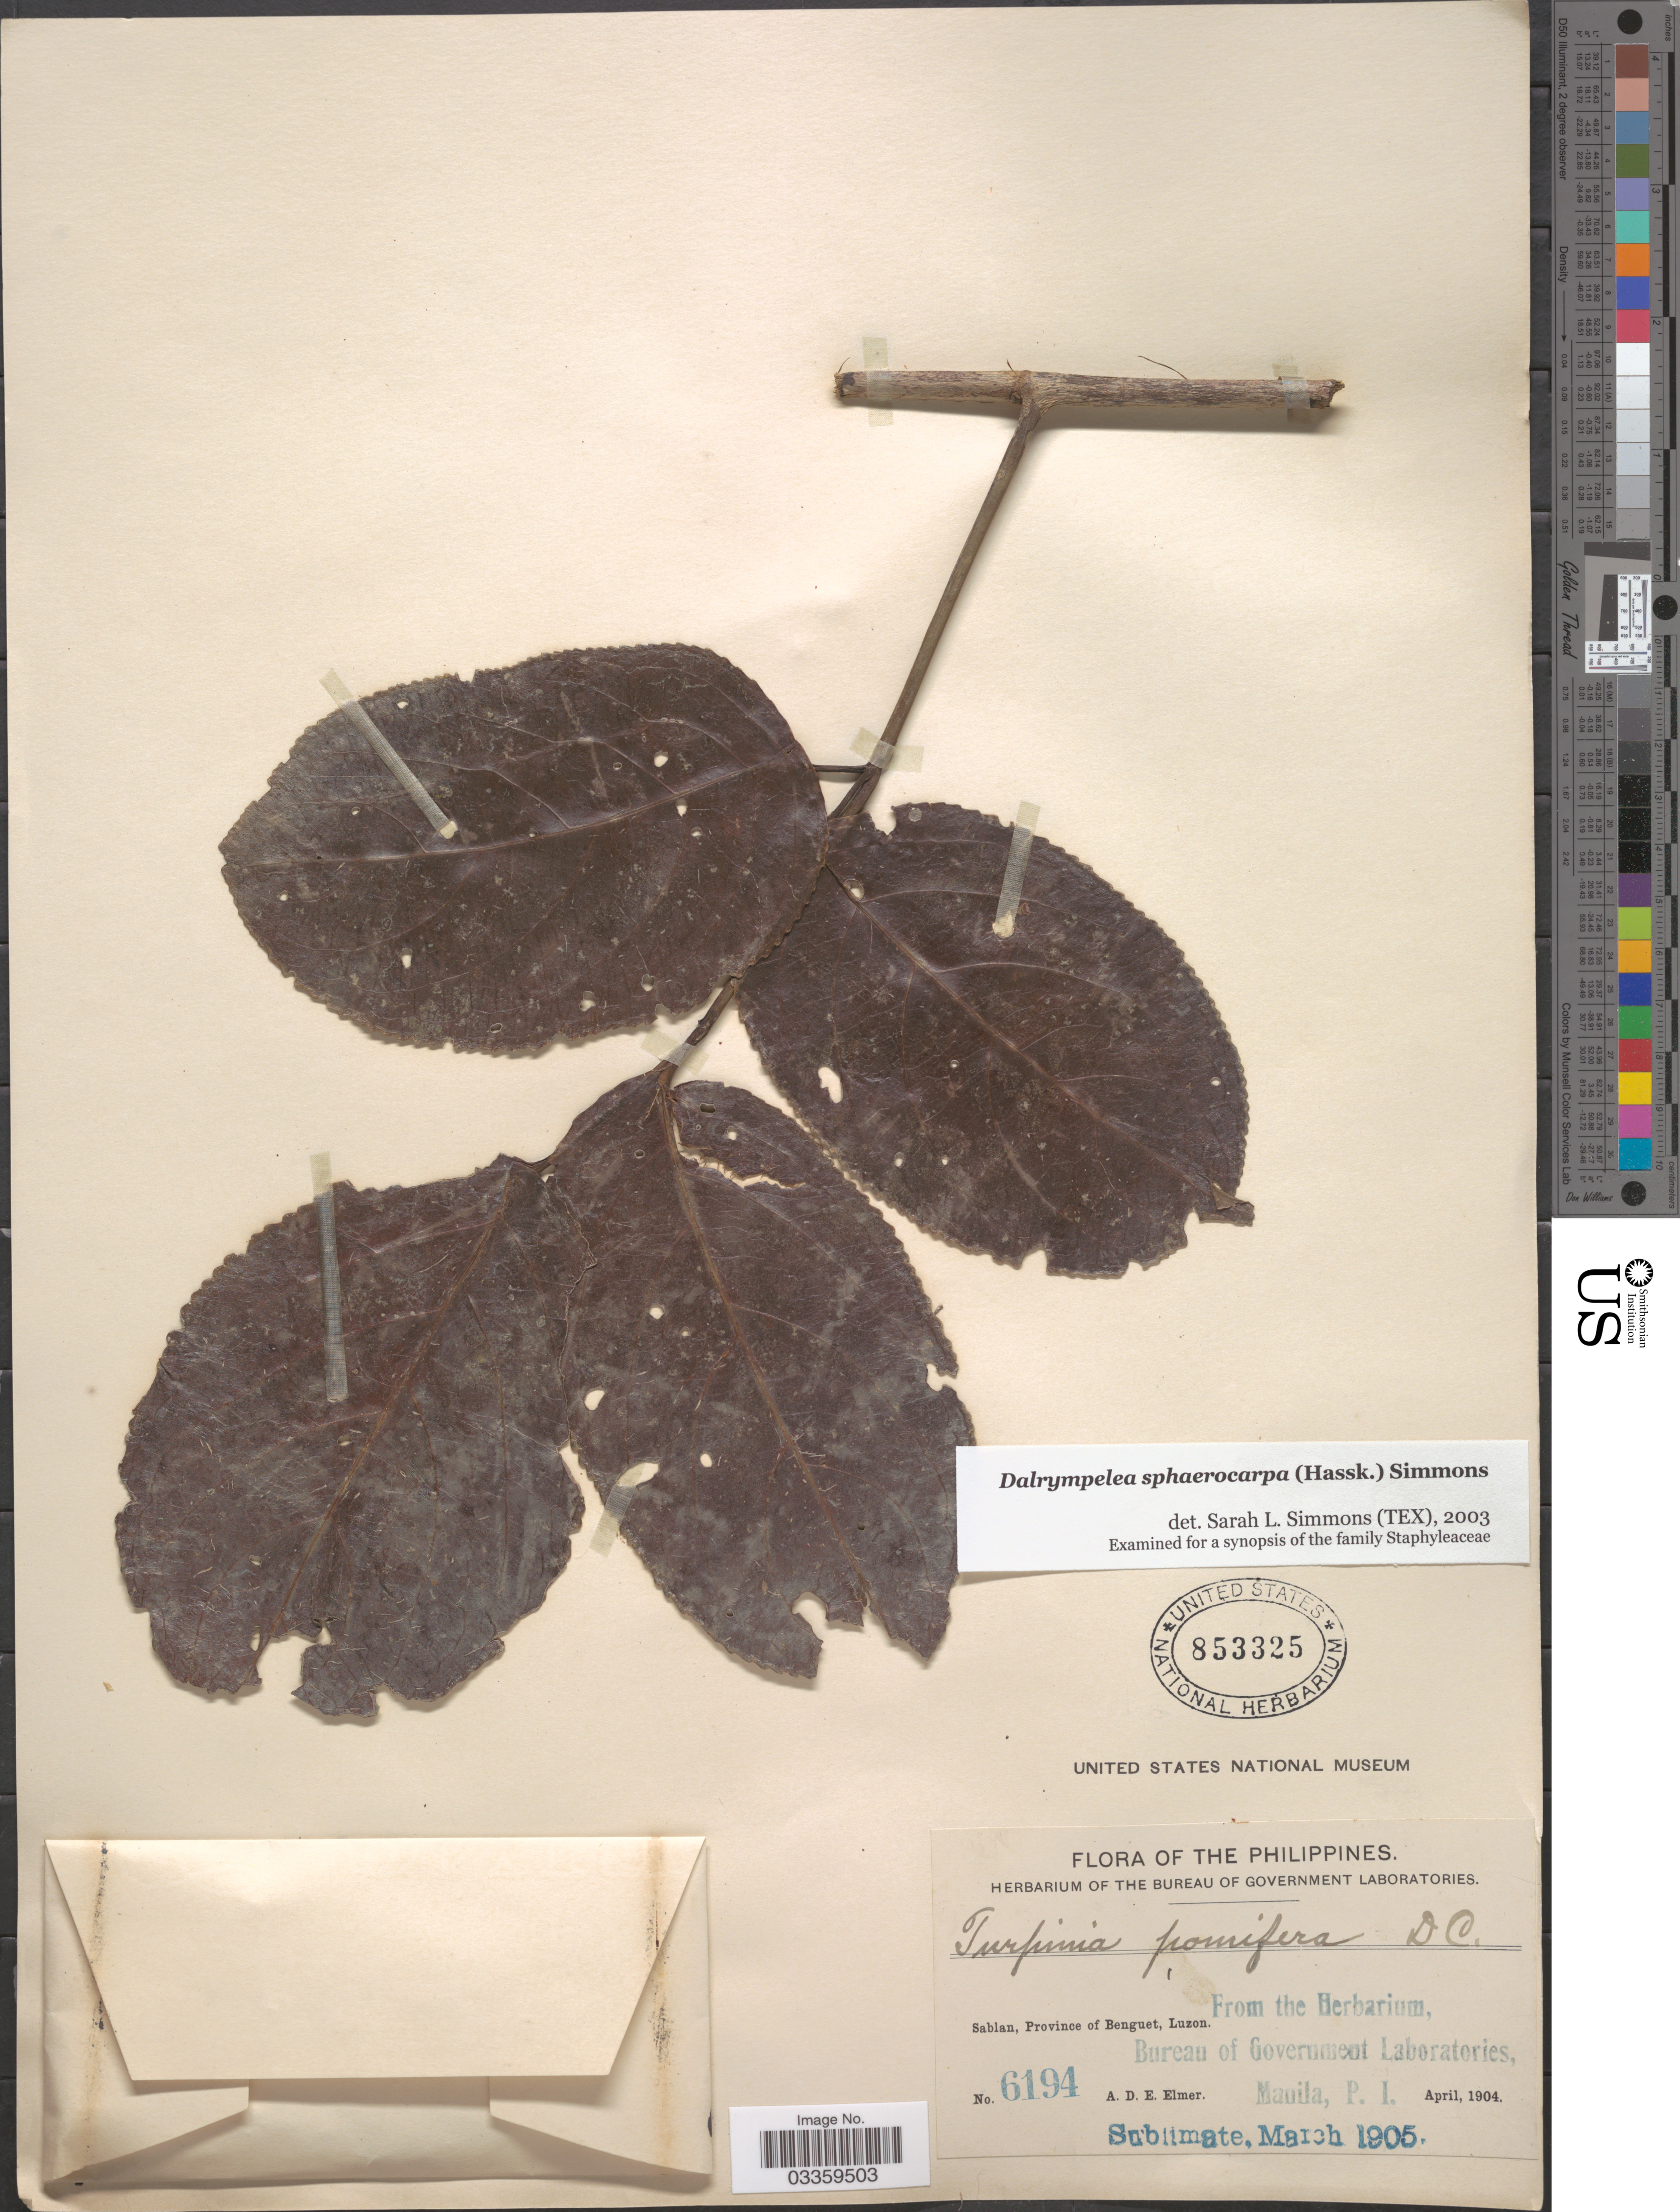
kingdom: Plantae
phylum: Tracheophyta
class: Magnoliopsida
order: Crossosomatales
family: Staphyleaceae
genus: Dalrympelea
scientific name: Dalrympelea sphaerocarpa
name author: (Hassk.) Nor-Ezzaw.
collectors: A. D. E. Elmer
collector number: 6194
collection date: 1904-04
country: Philippines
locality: Sablan, Province of Benguet, Luzon.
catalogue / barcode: US 853325